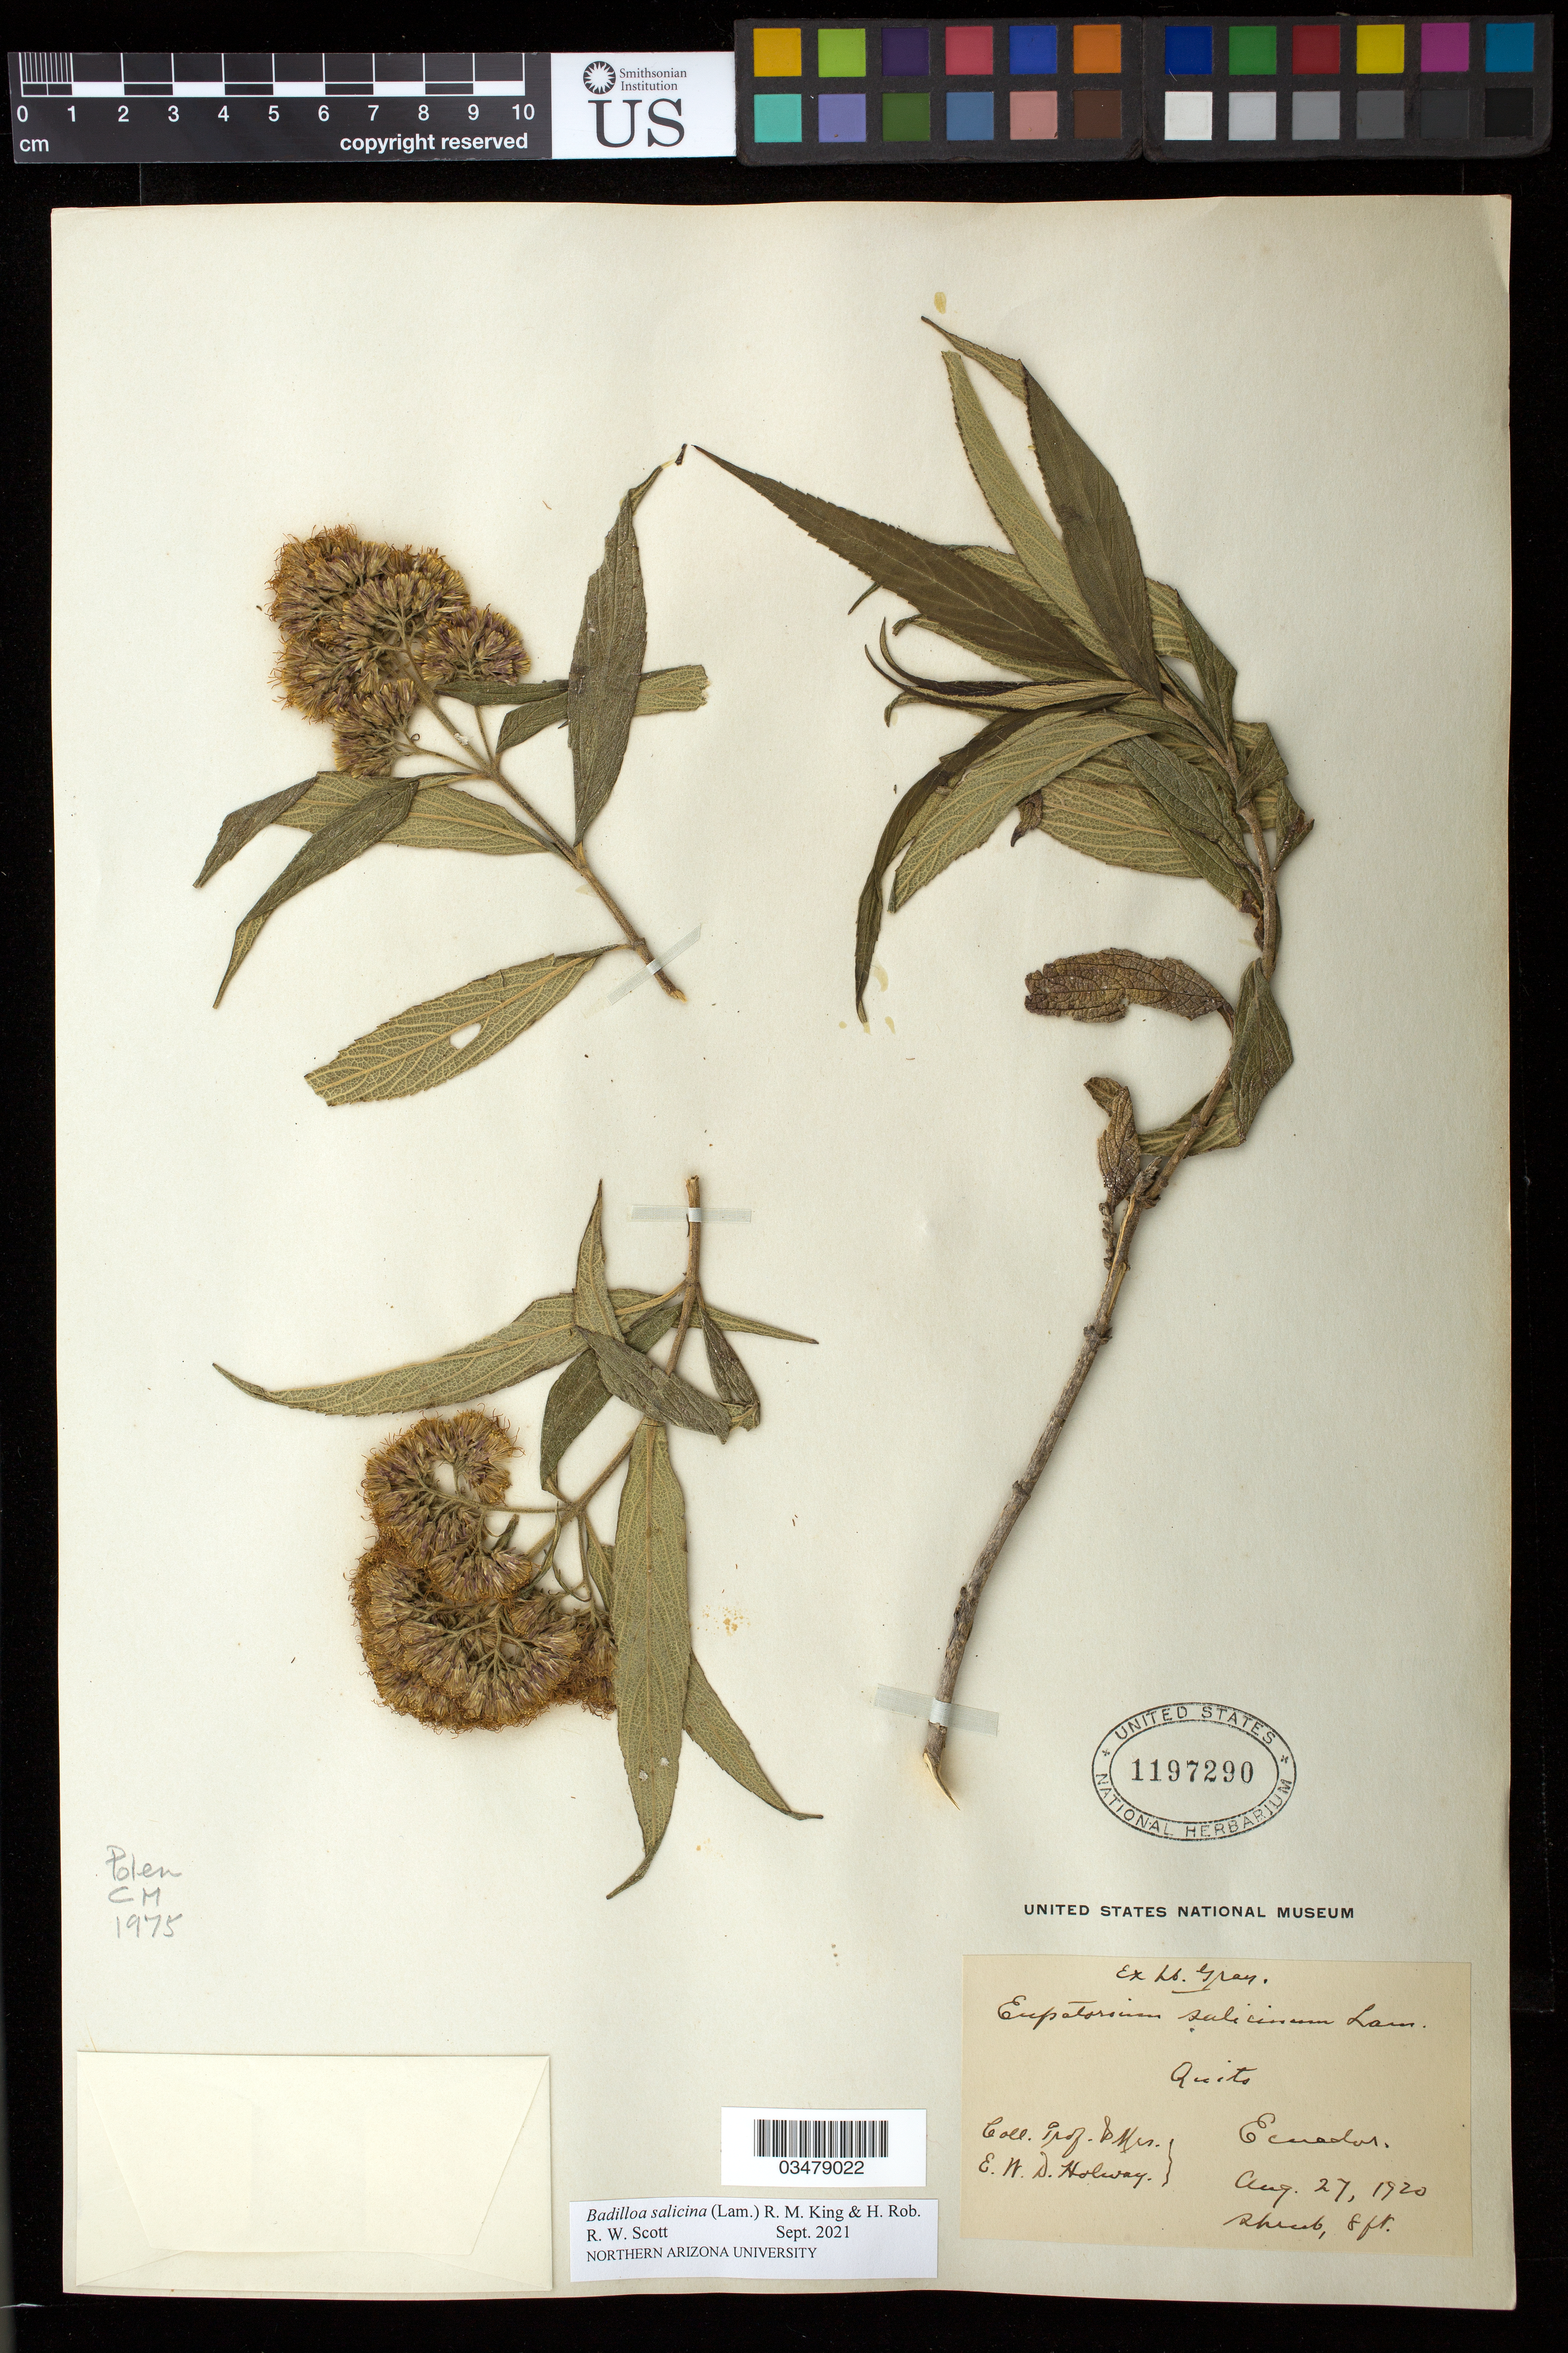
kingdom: Plantae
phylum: Tracheophyta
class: Magnoliopsida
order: Asterales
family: Asteraceae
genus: Badilloa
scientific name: Badilloa salicina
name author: (Lam.) R.M. King & H. Rob.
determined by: Scott, R. W.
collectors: E. W. D. Holway & -- Holway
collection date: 1920-08-27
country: Ecuador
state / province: Pichincha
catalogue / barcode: US 1197290